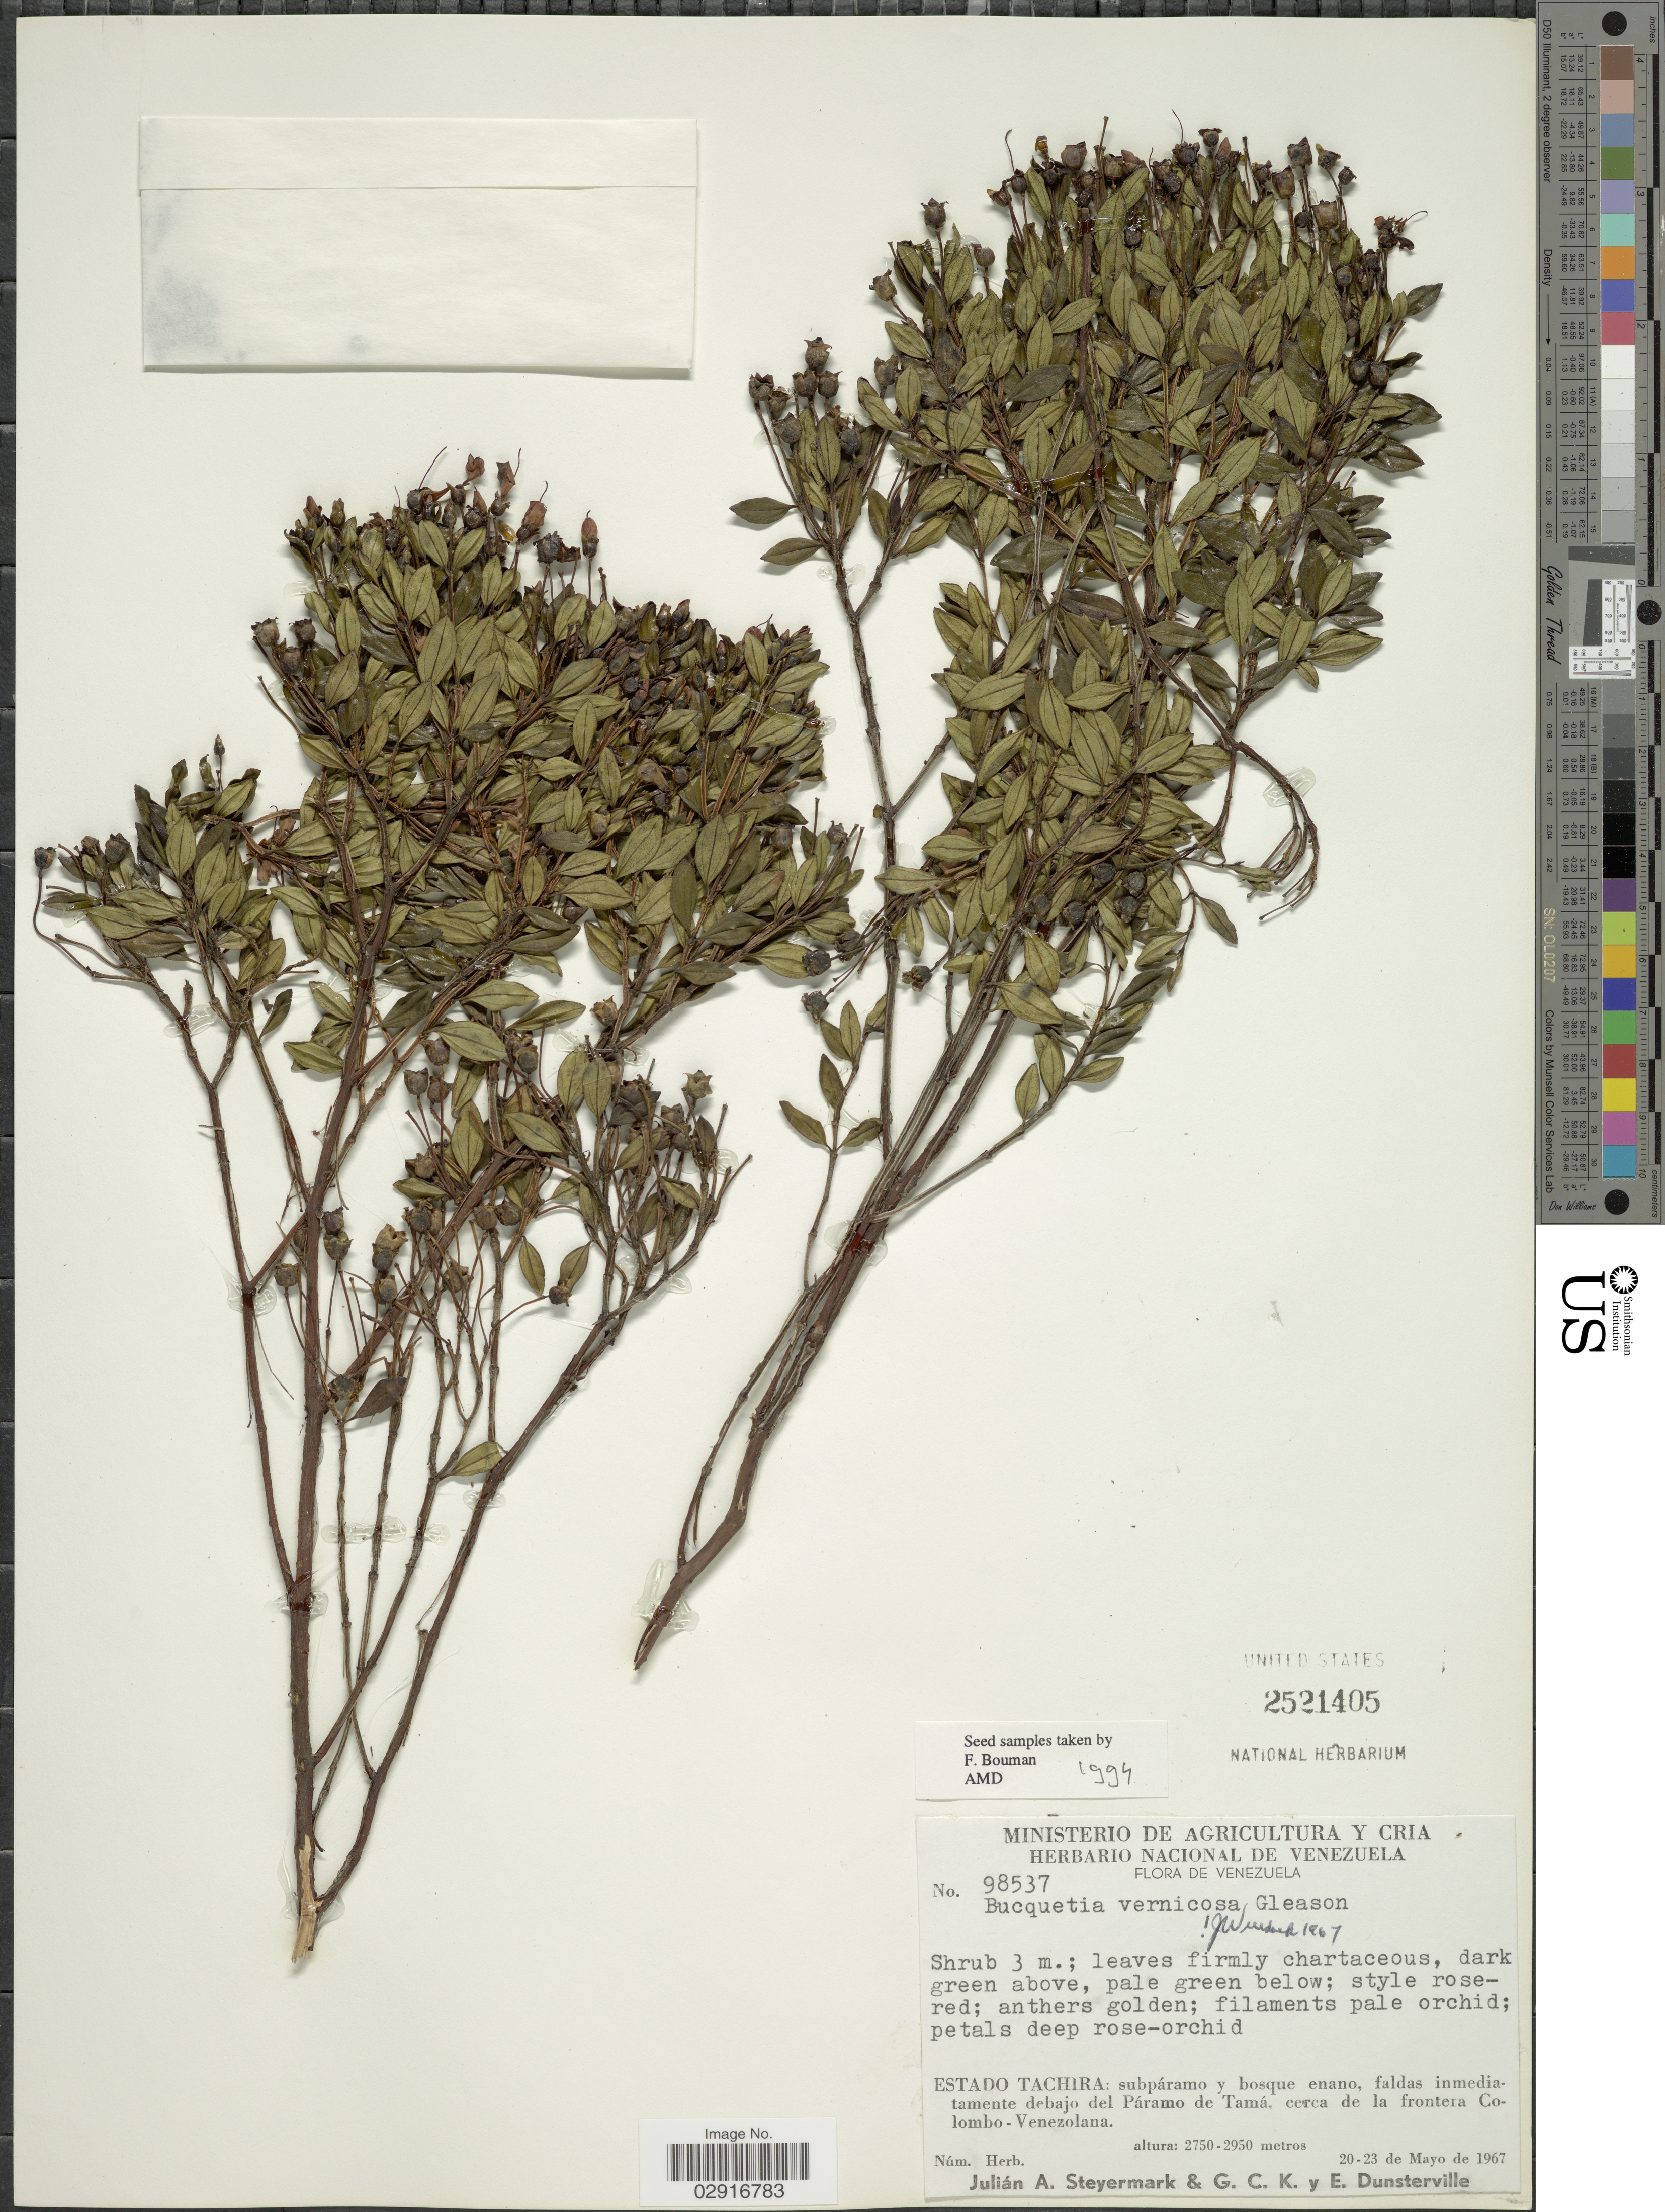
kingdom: Plantae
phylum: Tracheophyta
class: Magnoliopsida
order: Myrtales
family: Melastomataceae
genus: Bucquetia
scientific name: Bucquetia vernicosa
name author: Gleason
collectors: J. Steyermark, G. C. K. Dunsterville & E. Dunsterville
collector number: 98537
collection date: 1967-05-20/1967-05-23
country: Venezuela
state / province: Tachira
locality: Faldas inmediatamente debajo del Páramo de Tamá, cerca de la frontera Colombo-Venezolana.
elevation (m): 2750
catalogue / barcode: US 2521405